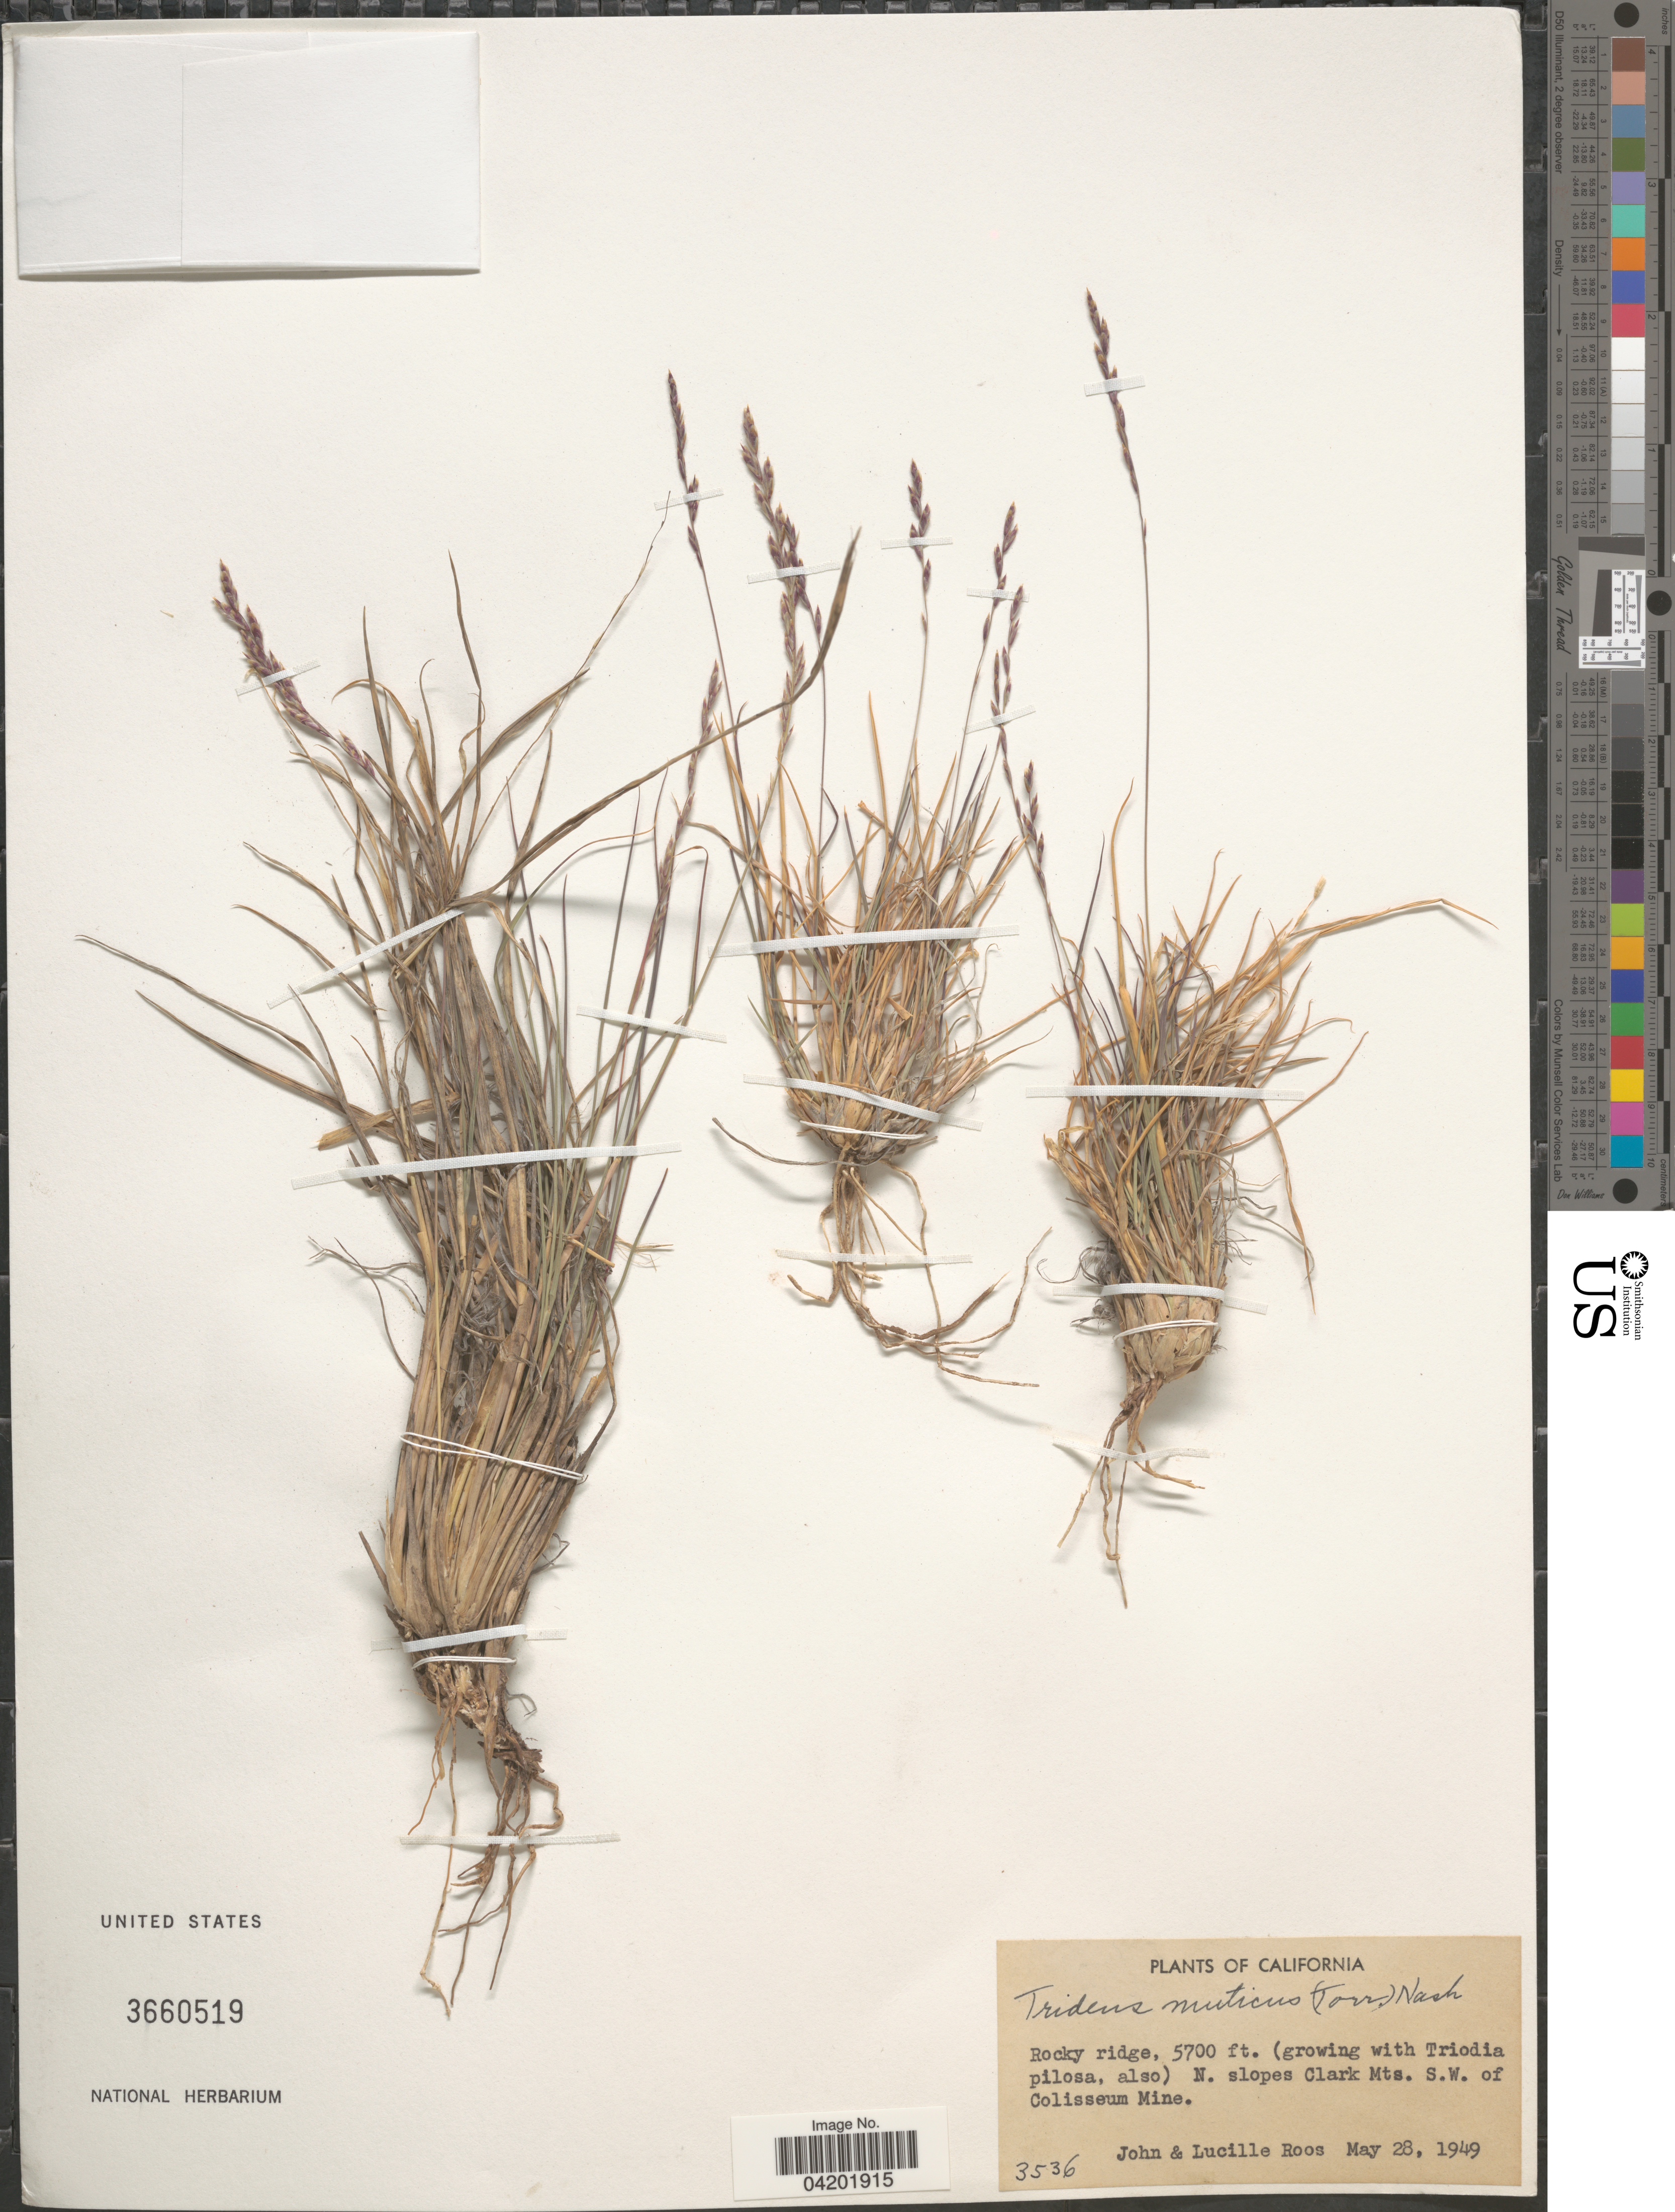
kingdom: Plantae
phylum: Tracheophyta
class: Liliopsida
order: Poales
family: Poaceae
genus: Tridentopsis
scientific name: Tridentopsis mutica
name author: (Torr.) P.M. Peterson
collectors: J. C. Roos & L. Roos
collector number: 3536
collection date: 1949-05-28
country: United States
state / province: California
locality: N. slopes Clark Mts. S.W. of Colisseum Mine.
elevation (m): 1737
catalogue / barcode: US 3660519